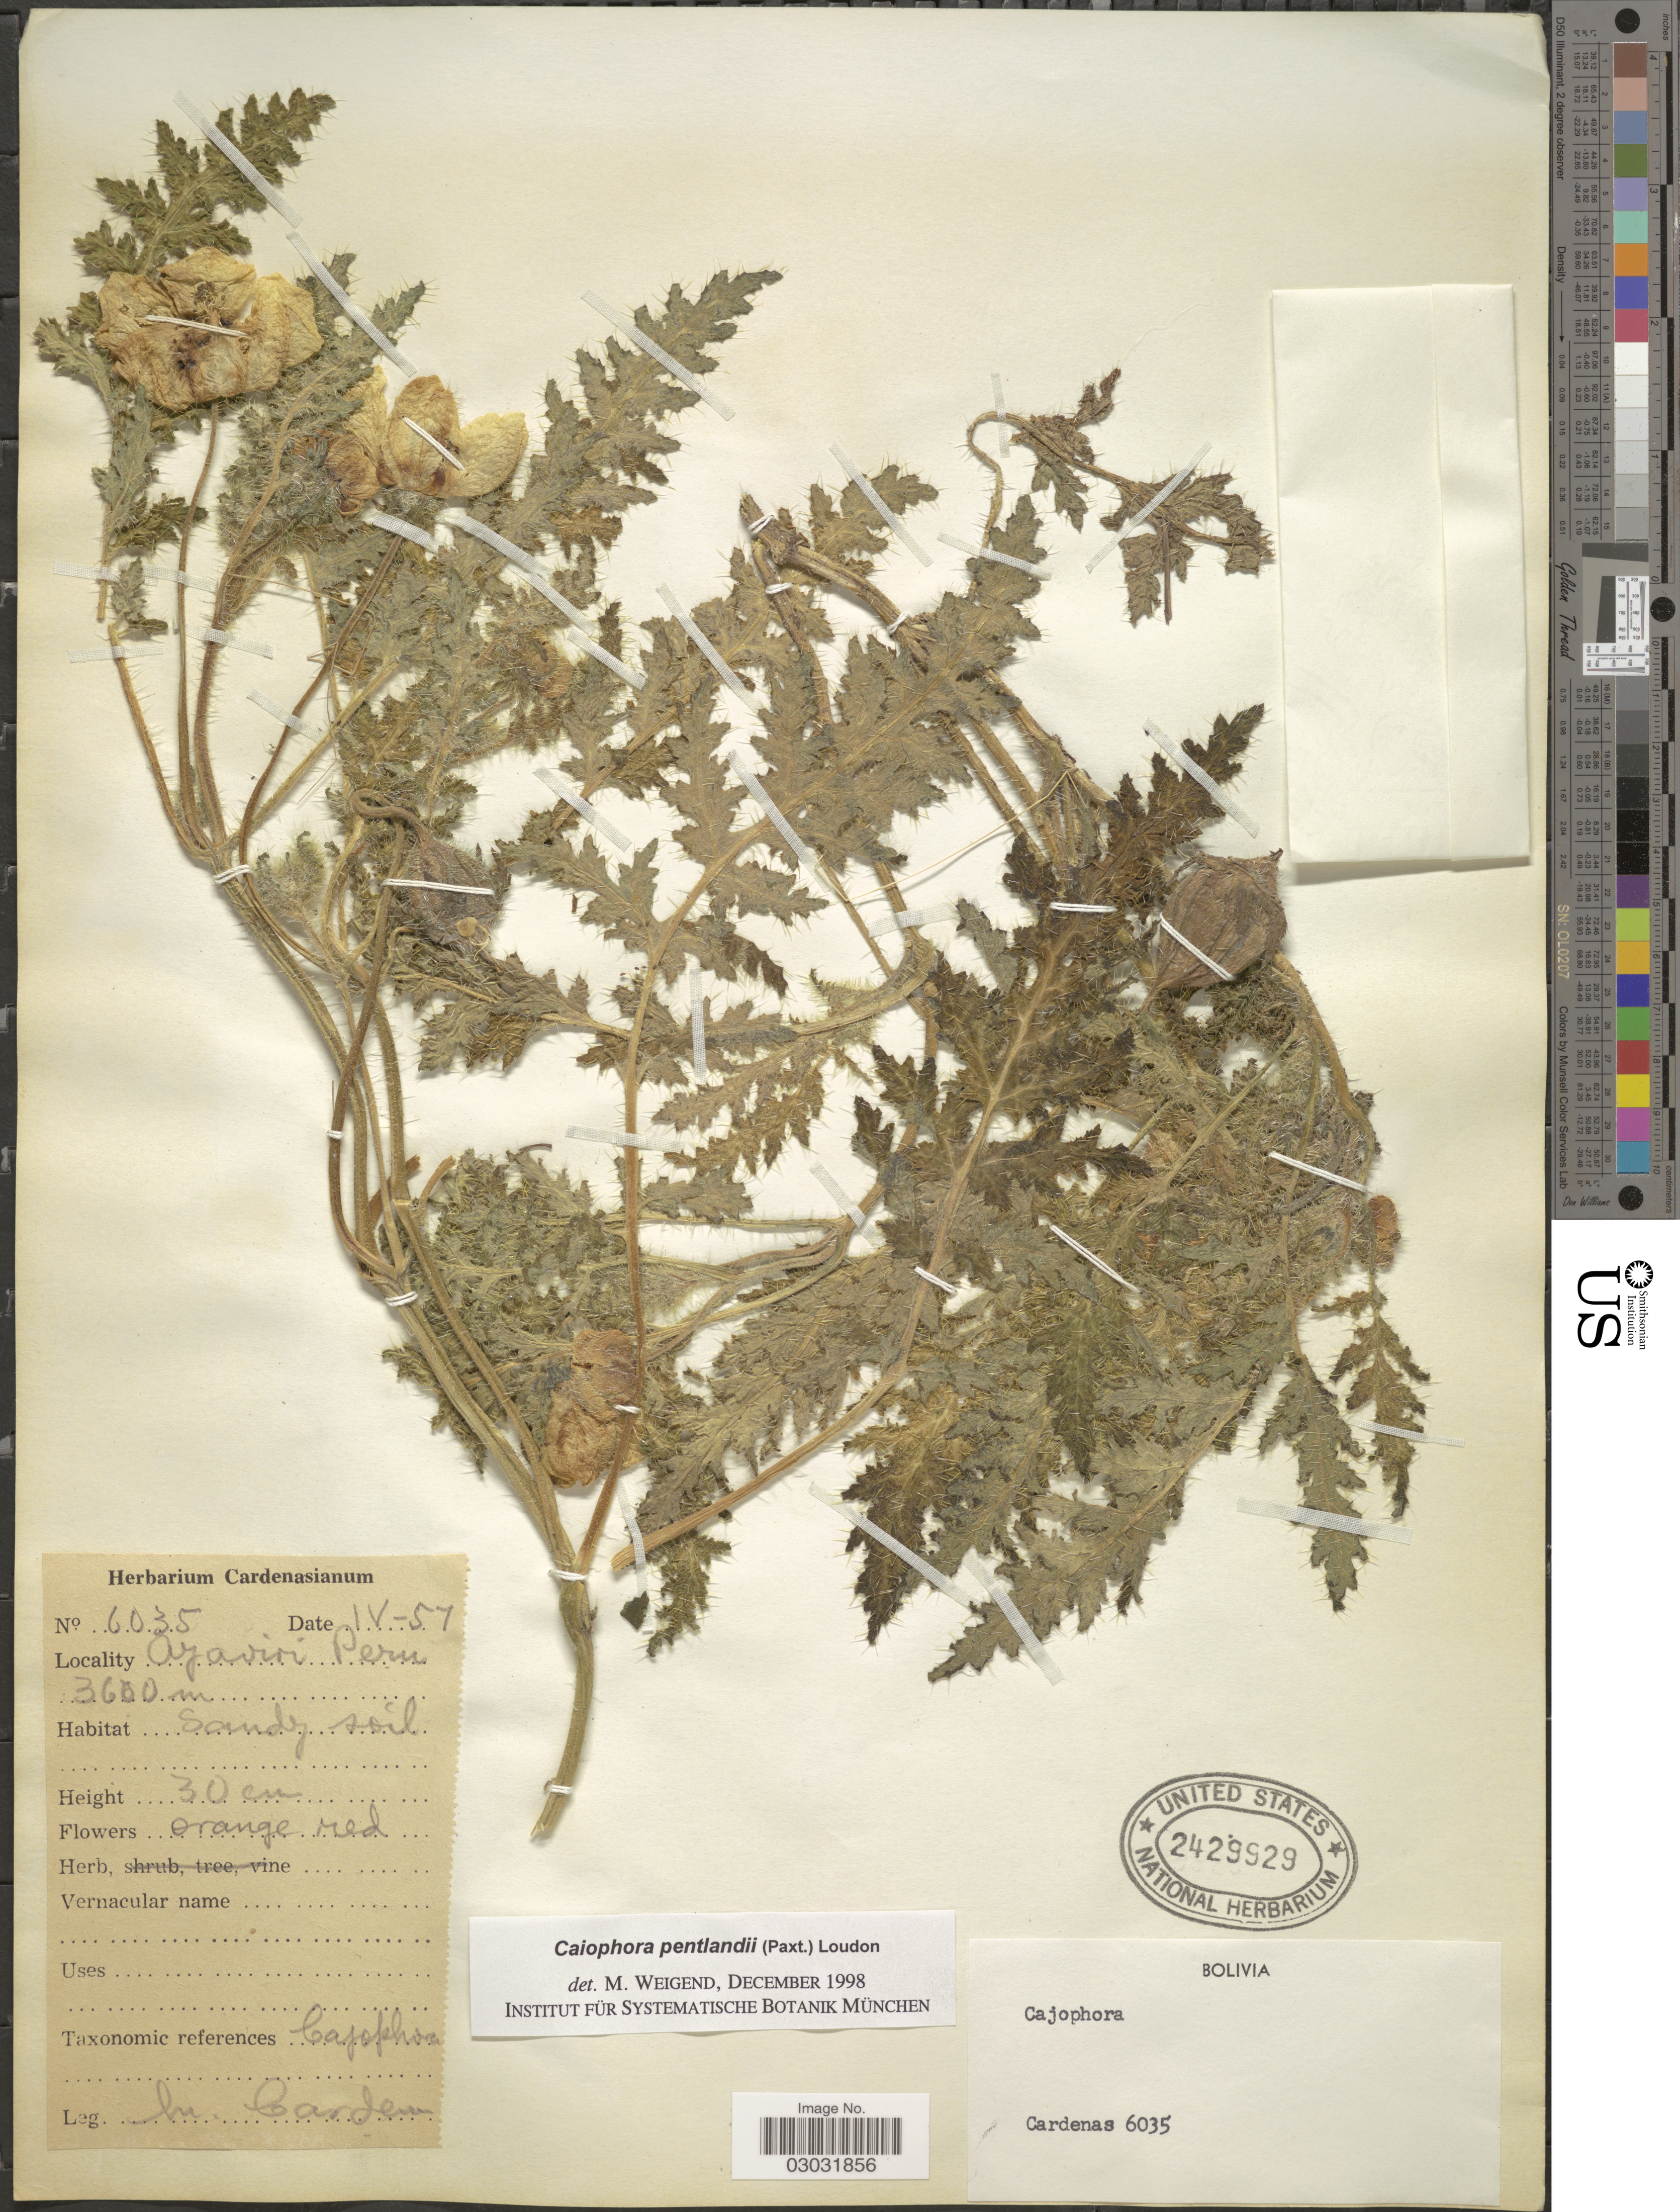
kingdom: Plantae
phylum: Tracheophyta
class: Magnoliopsida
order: Cornales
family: Loasaceae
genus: Caiophora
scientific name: Caiophora pentlandii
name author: (Paxton ex Graham) G. Don ex Loudon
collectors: M. Cárdenas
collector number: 6035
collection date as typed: Transcribed d/m/y: /4/57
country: Peru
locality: Ayaviri.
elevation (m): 3600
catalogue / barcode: US 2429929